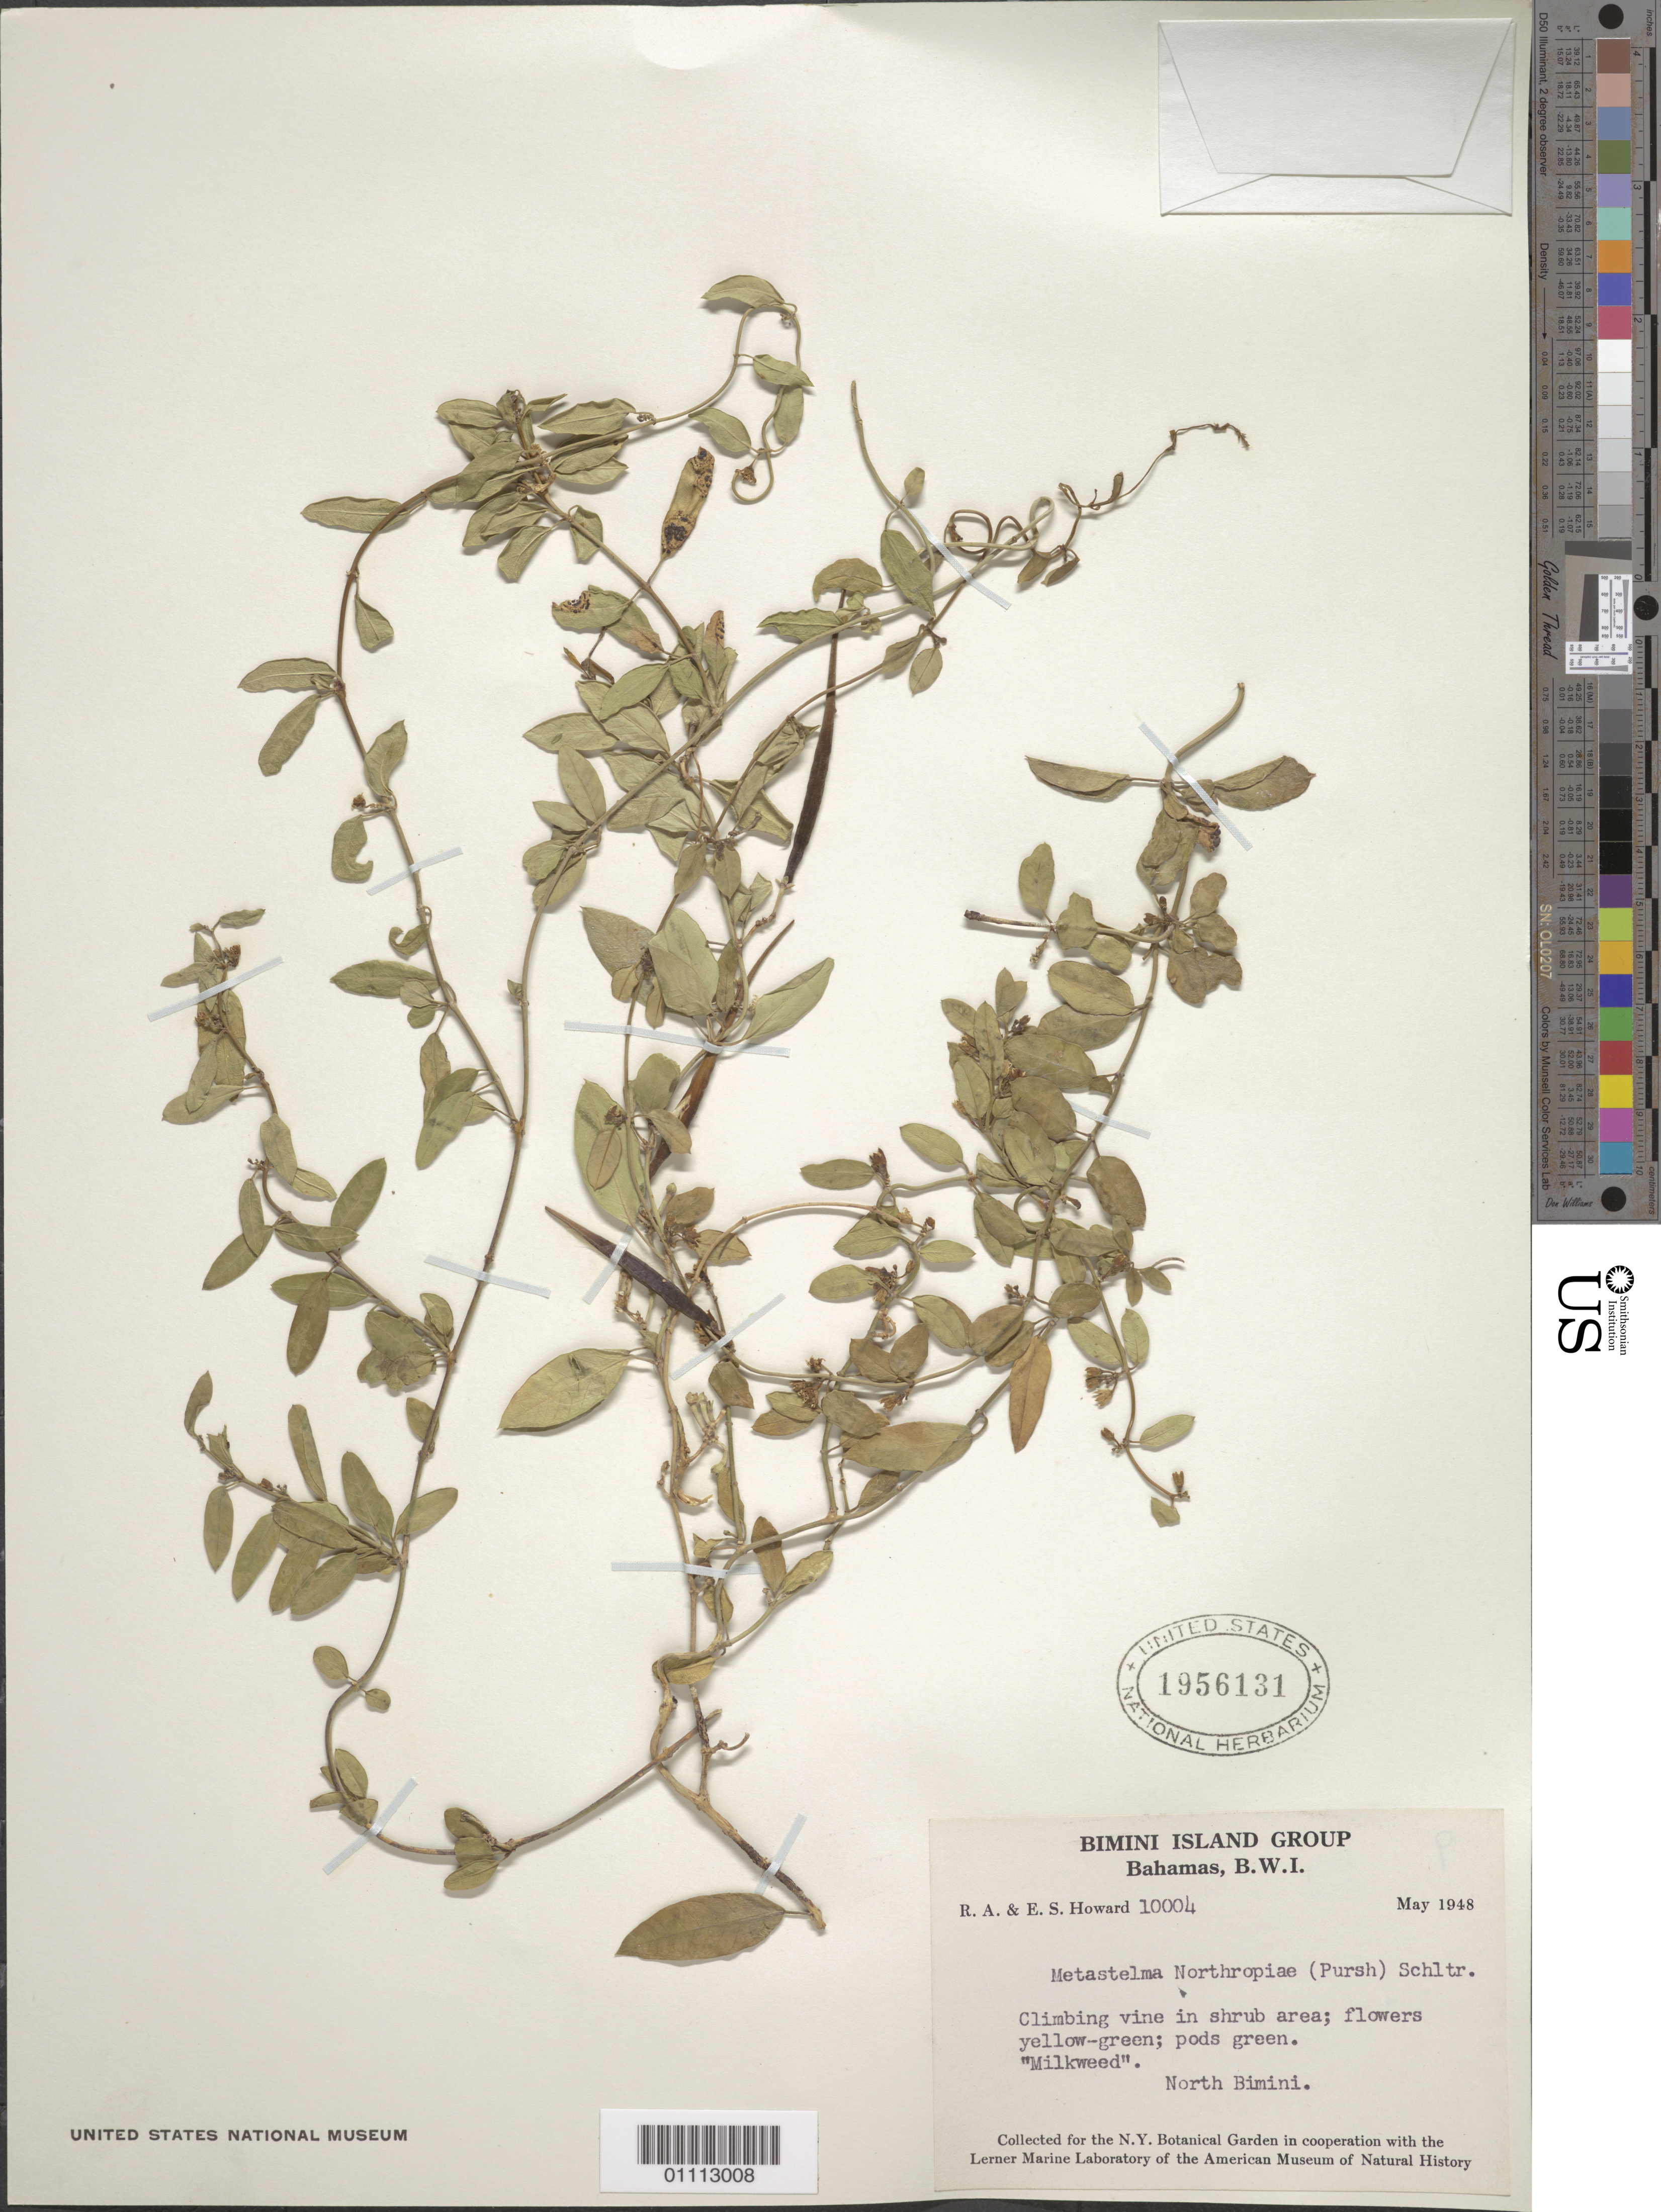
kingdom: Plantae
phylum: Tracheophyta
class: Magnoliopsida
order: Gentianales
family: Apocynaceae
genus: Cynanchum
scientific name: Cynanchum northropiae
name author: (Schltdl.) Alain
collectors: R. A. Howard & E. S. Howard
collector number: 10004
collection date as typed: May 1948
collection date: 1948-05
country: Bahamas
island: North Bimini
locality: In shrub area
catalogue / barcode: US 1956131